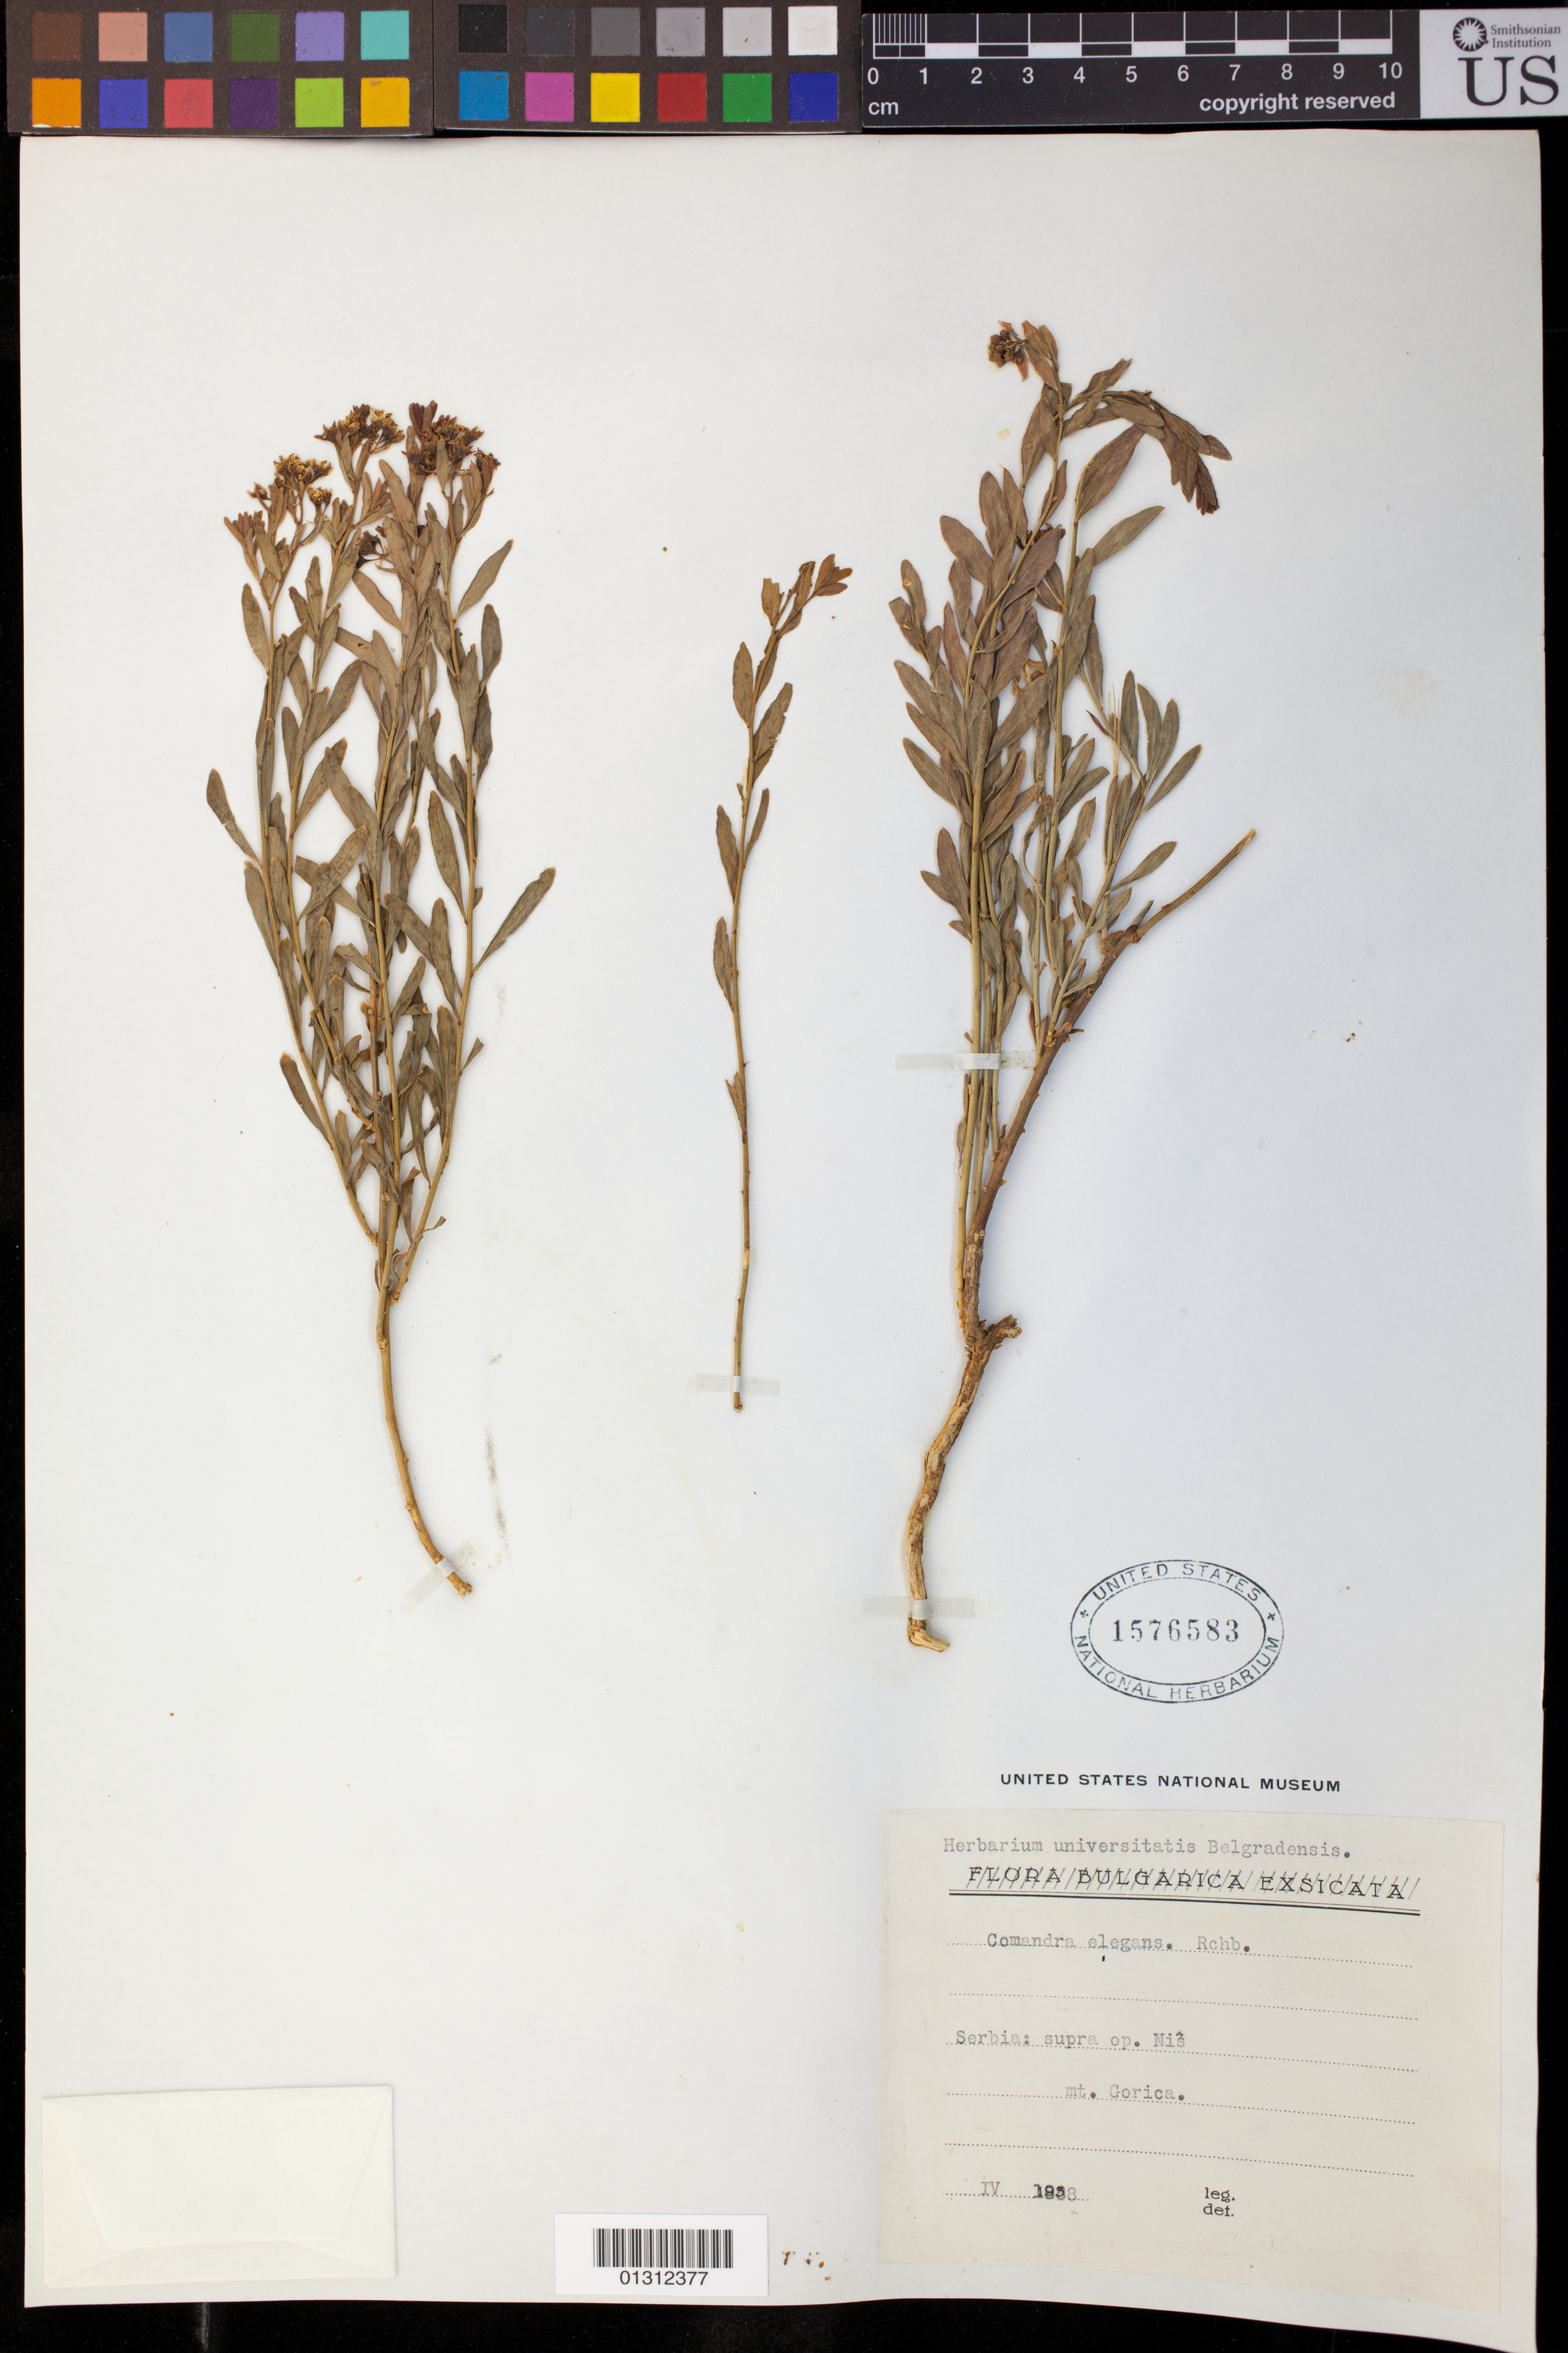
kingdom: Plantae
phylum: Tracheophyta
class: Magnoliopsida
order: Santalales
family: Comandraceae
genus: Comandra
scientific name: Comandra elegans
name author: (Rochel & Rchb.) Rchb. f.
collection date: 1938-04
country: Serbia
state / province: Kosovo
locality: Mt. Gorica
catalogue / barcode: US 1576583